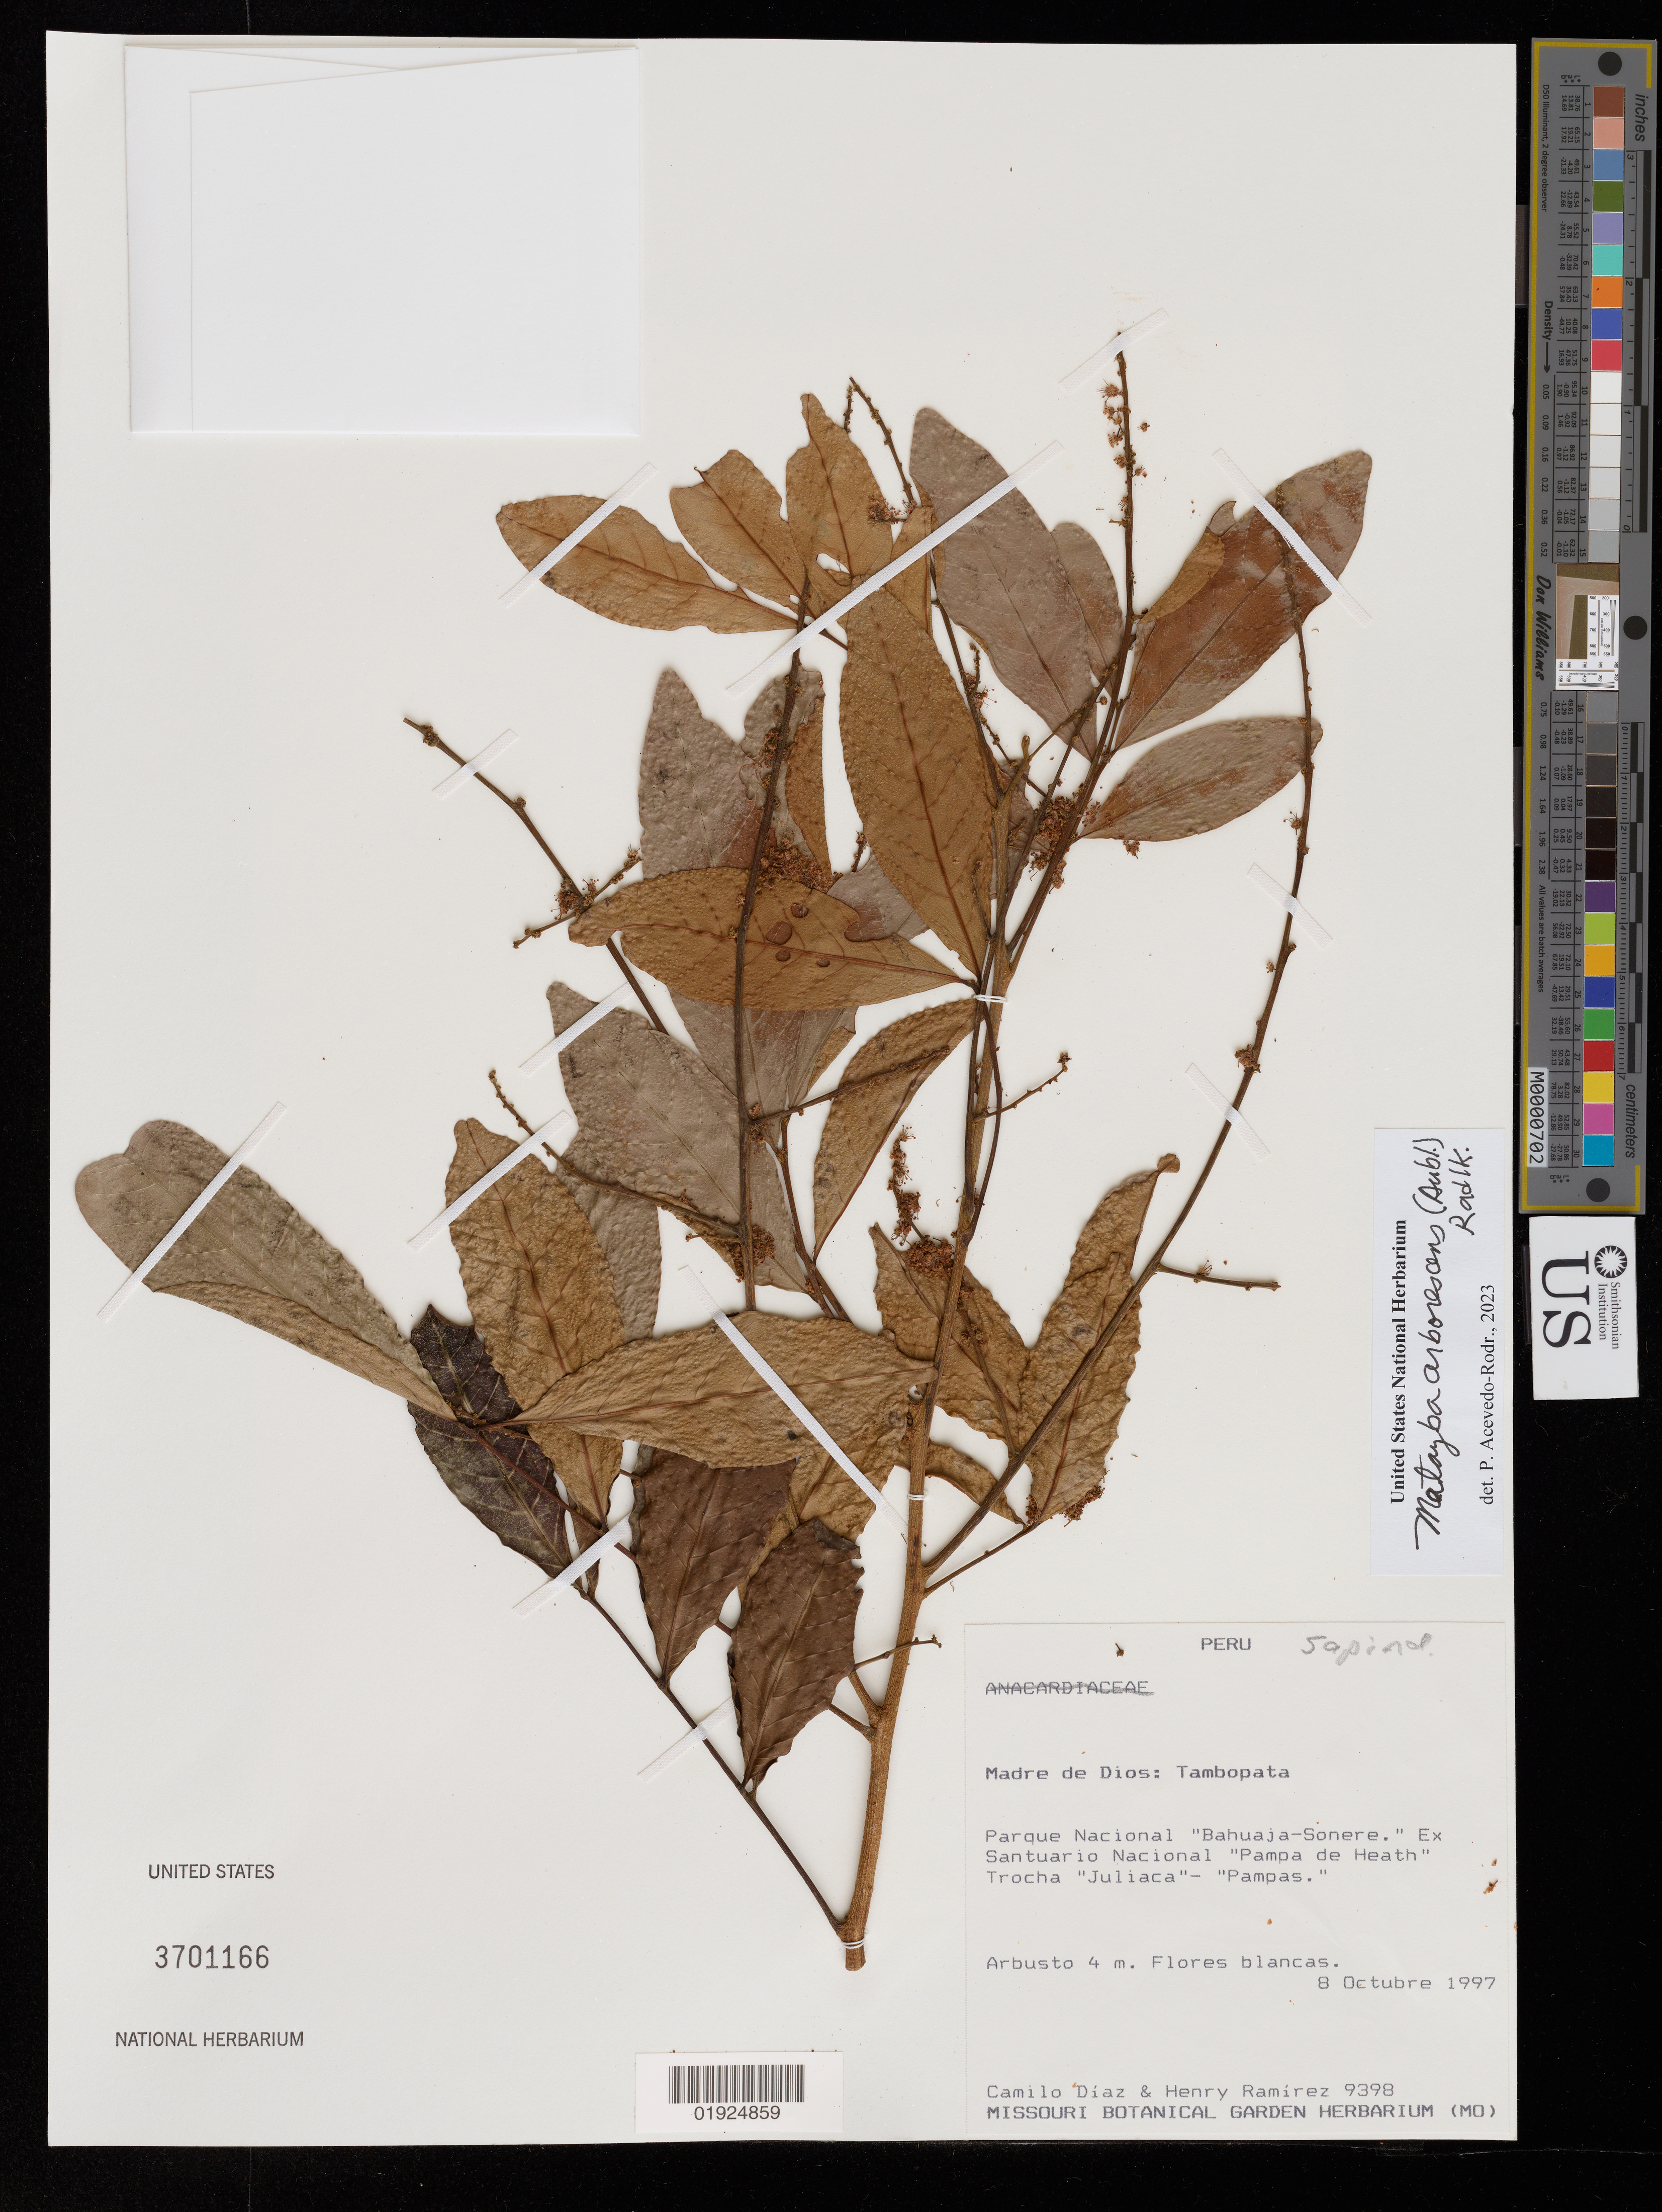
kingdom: Plantae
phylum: Tracheophyta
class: Magnoliopsida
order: Sapindales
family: Sapindaceae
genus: Matayba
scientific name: Matayba arborescens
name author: (Aubl.) Radlk.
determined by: Acevedo-Rodriguez, P., (US), Smithsonian Institution - National Museum of Natural History (UNITED STATES)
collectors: C. Díaz S. & H. Ramírez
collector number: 9398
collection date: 1997-10-08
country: Peru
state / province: Madre de Dios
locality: Tambopata. Parque Nacional "Bahuaja-Sonere". Ex Santuario Nacional "Pampas del Heath" Trocha "Juliaca" - "Pampas"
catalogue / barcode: US 3701166